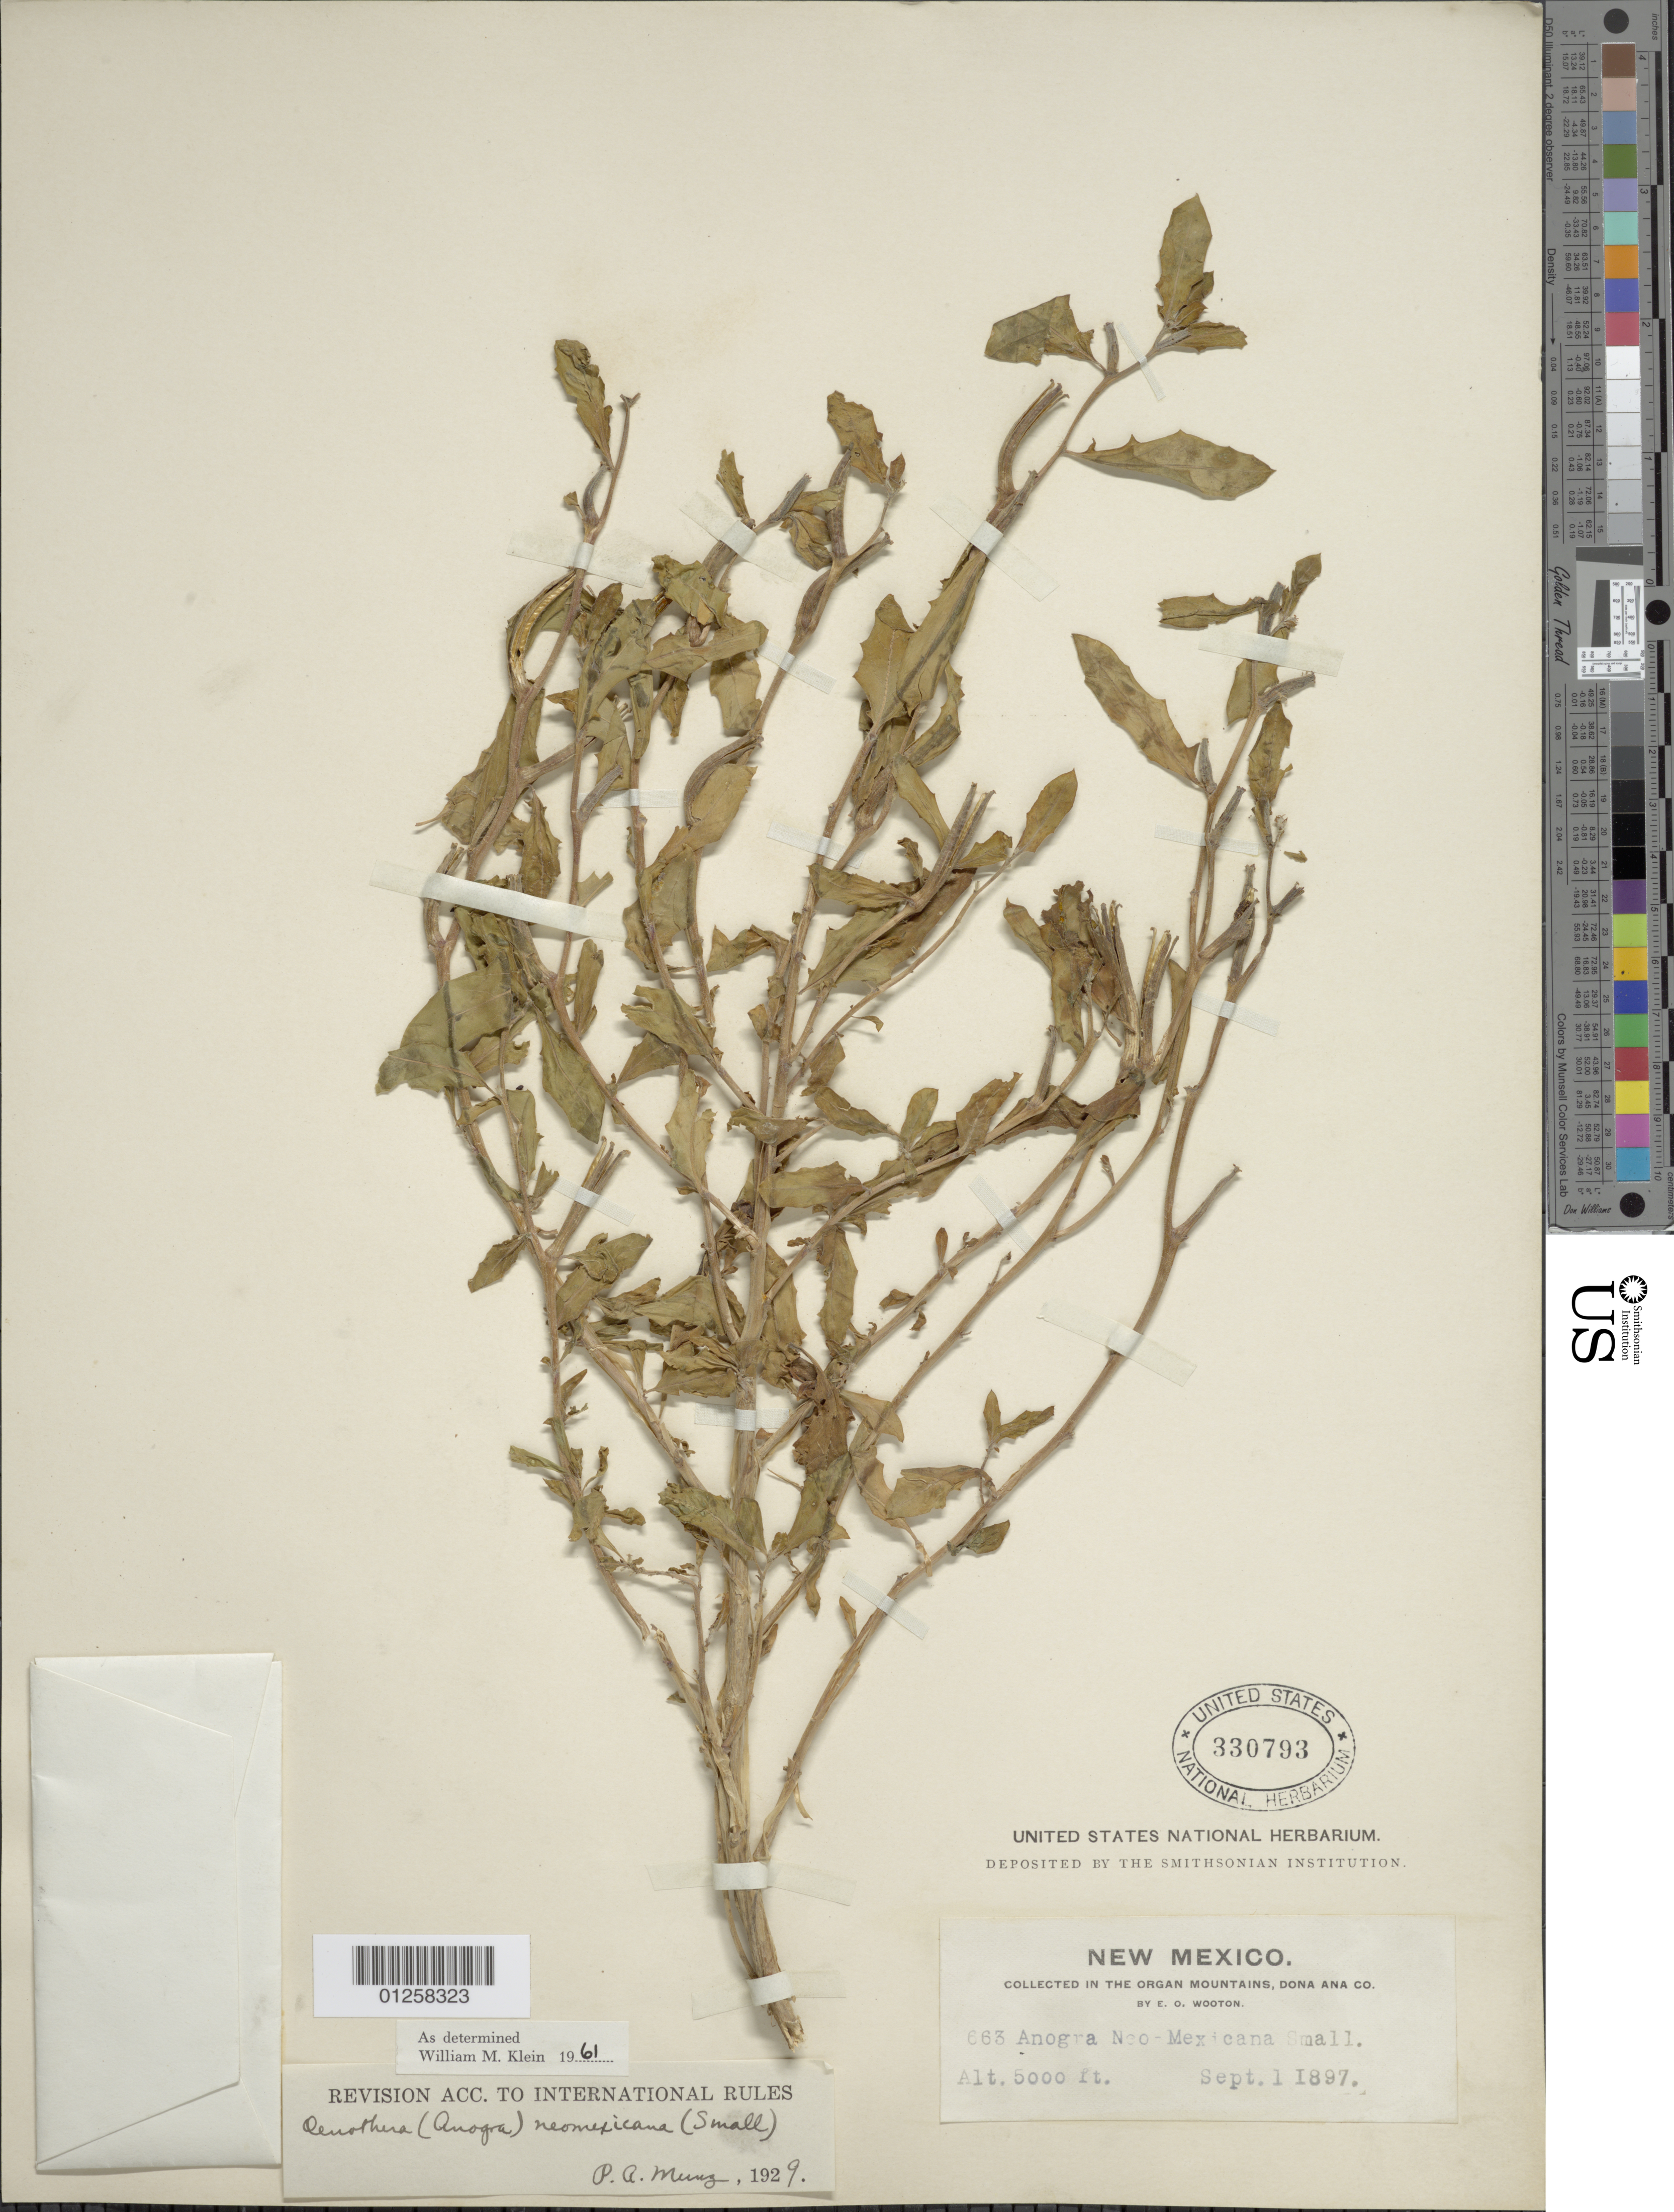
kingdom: Plantae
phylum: Tracheophyta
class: Magnoliopsida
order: Myrtales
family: Onagraceae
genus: Oenothera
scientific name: Oenothera neomexicana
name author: (Small) Munz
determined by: Klein, W. M.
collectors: E. O. Wooton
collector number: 663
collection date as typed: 1 Sep 1897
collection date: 1897-09-01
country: United States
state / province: New Mexico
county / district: Dona Ana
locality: Organ Mts.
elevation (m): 1524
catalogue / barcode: US 330793